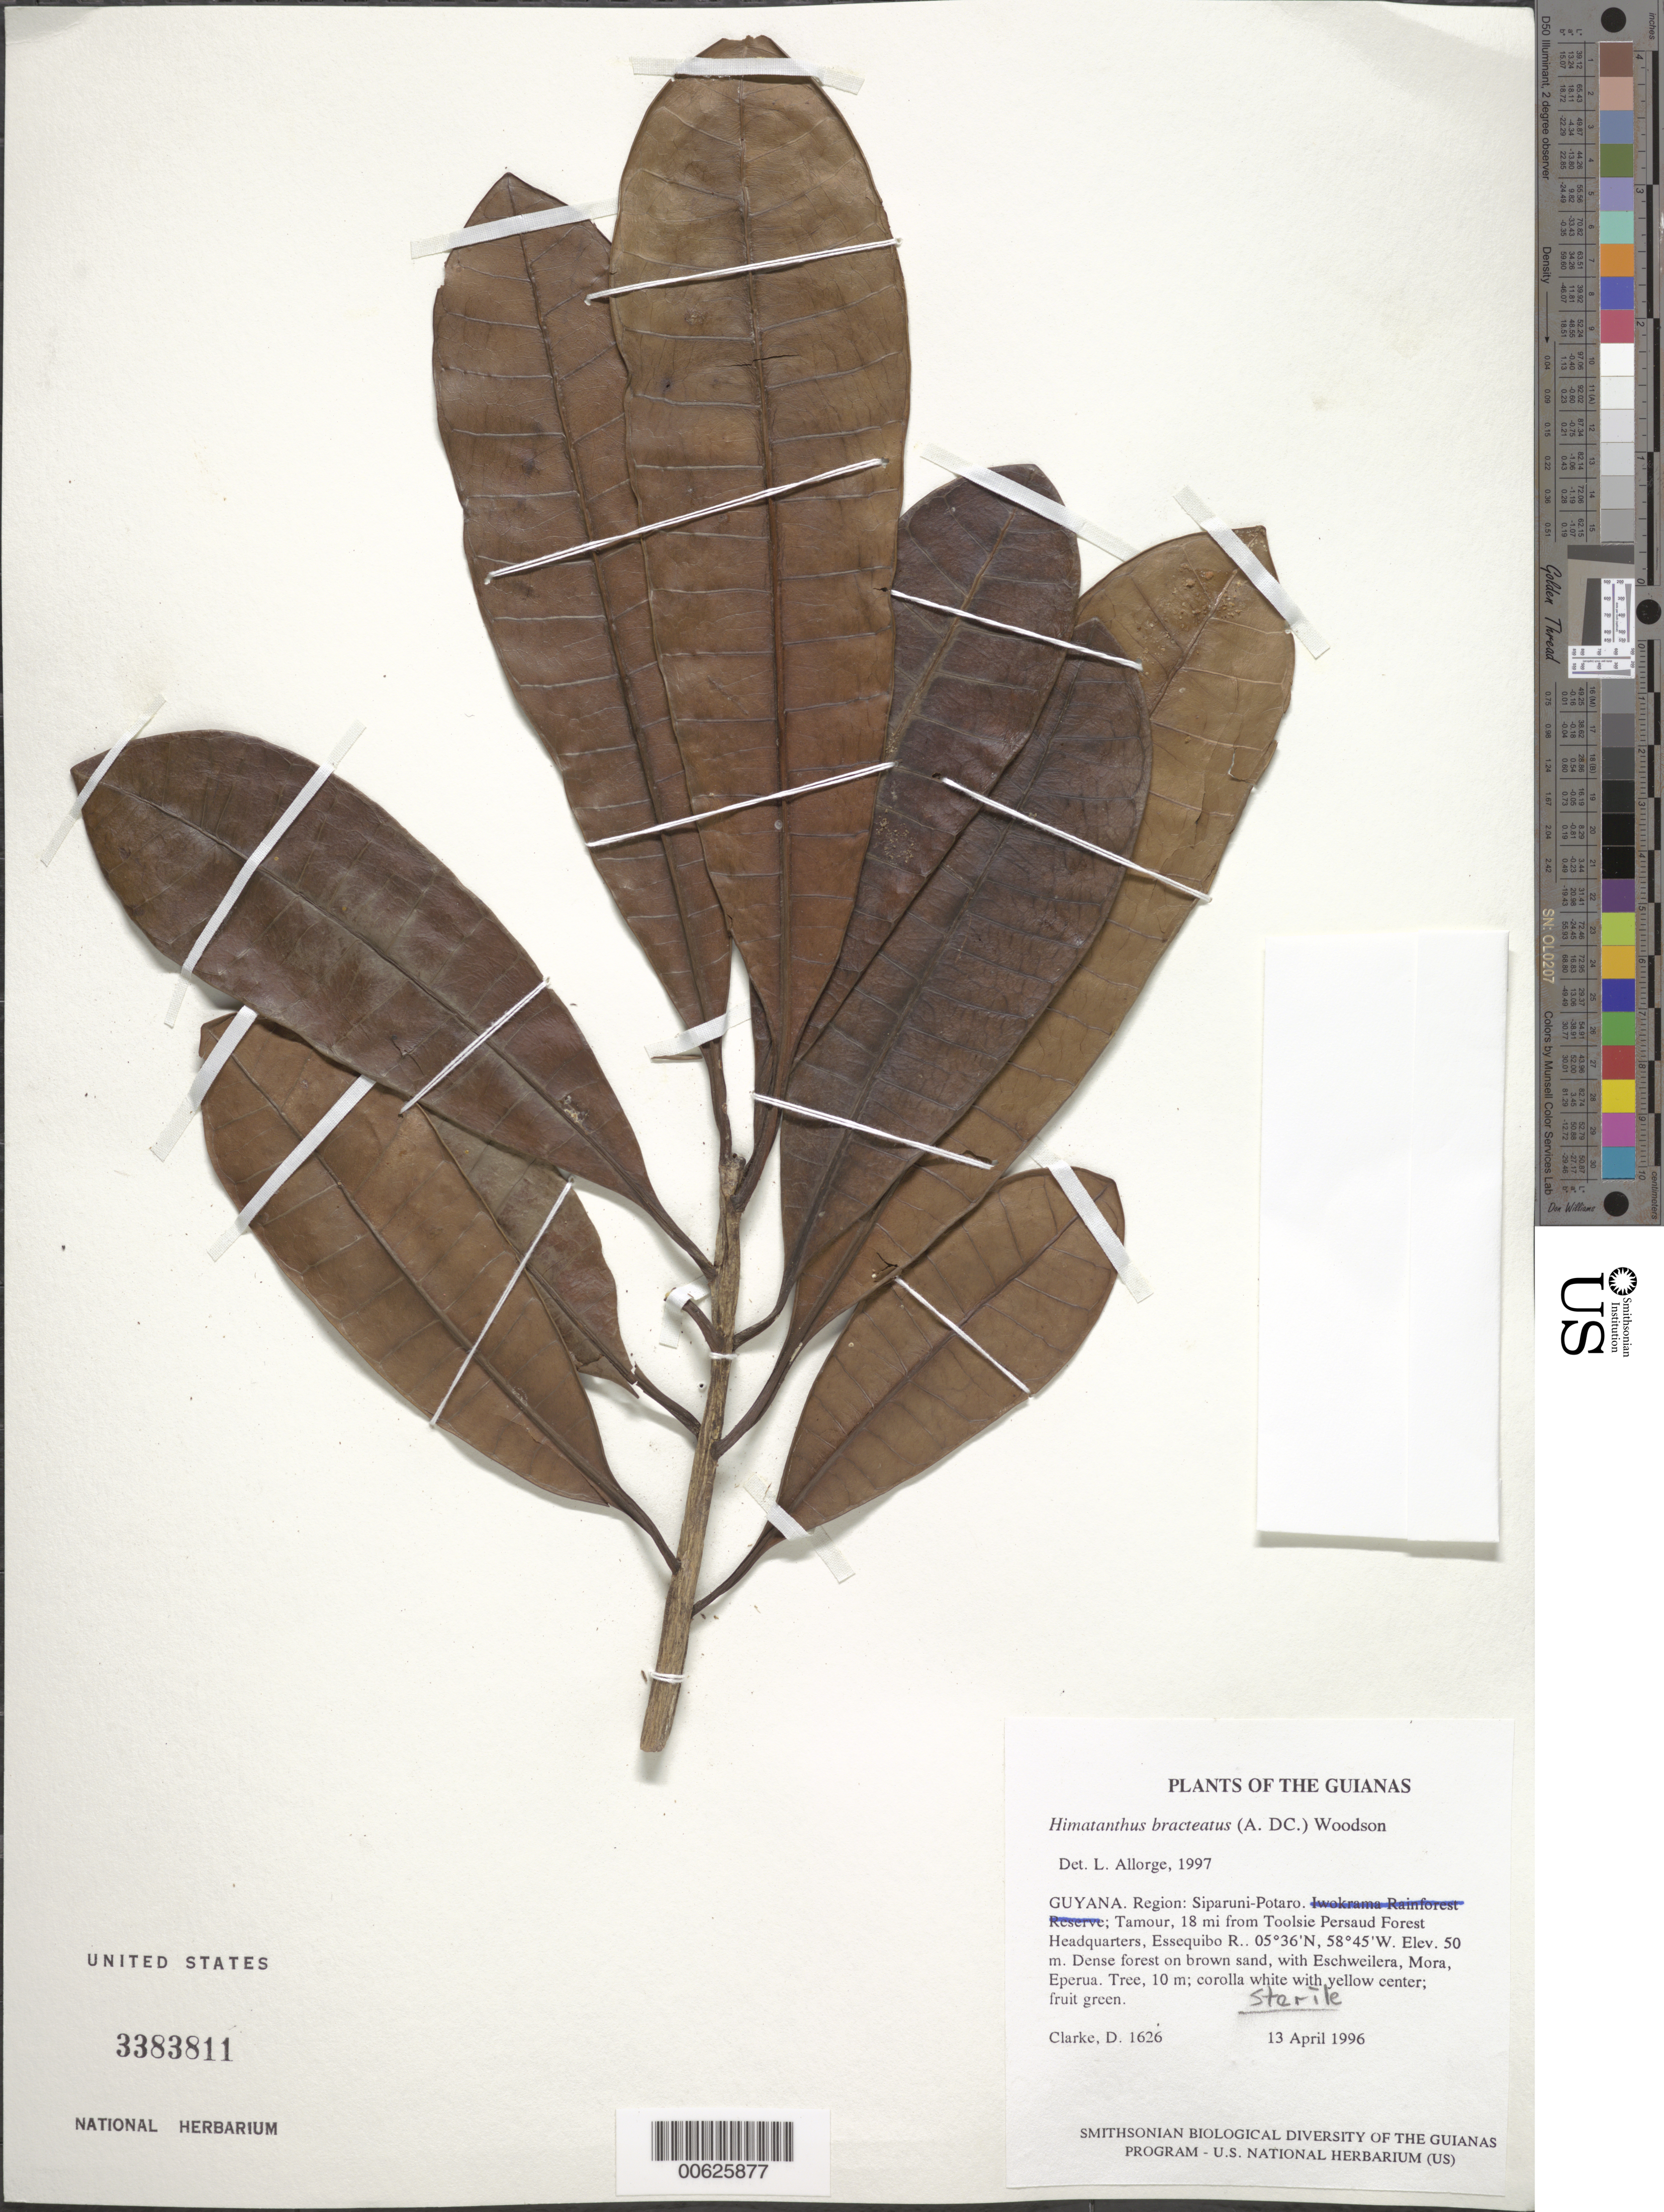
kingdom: Plantae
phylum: Tracheophyta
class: Magnoliopsida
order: Gentianales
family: Apocynaceae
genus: Himatanthus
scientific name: Himatanthus bracteatus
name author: (A. DC.) Woodson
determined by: Allorge, L.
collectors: H. D. Clarke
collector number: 1626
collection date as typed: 13 April 1996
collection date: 1996-04-13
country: Guyana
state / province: Potaro-Siparuni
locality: Tamour, 18 mi from Toolsie Persaud Forest Headquarters, Essequibo R.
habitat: Dense forest on brown sand, with Eschweilera, Mora, Eperua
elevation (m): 50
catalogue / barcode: US 3383811